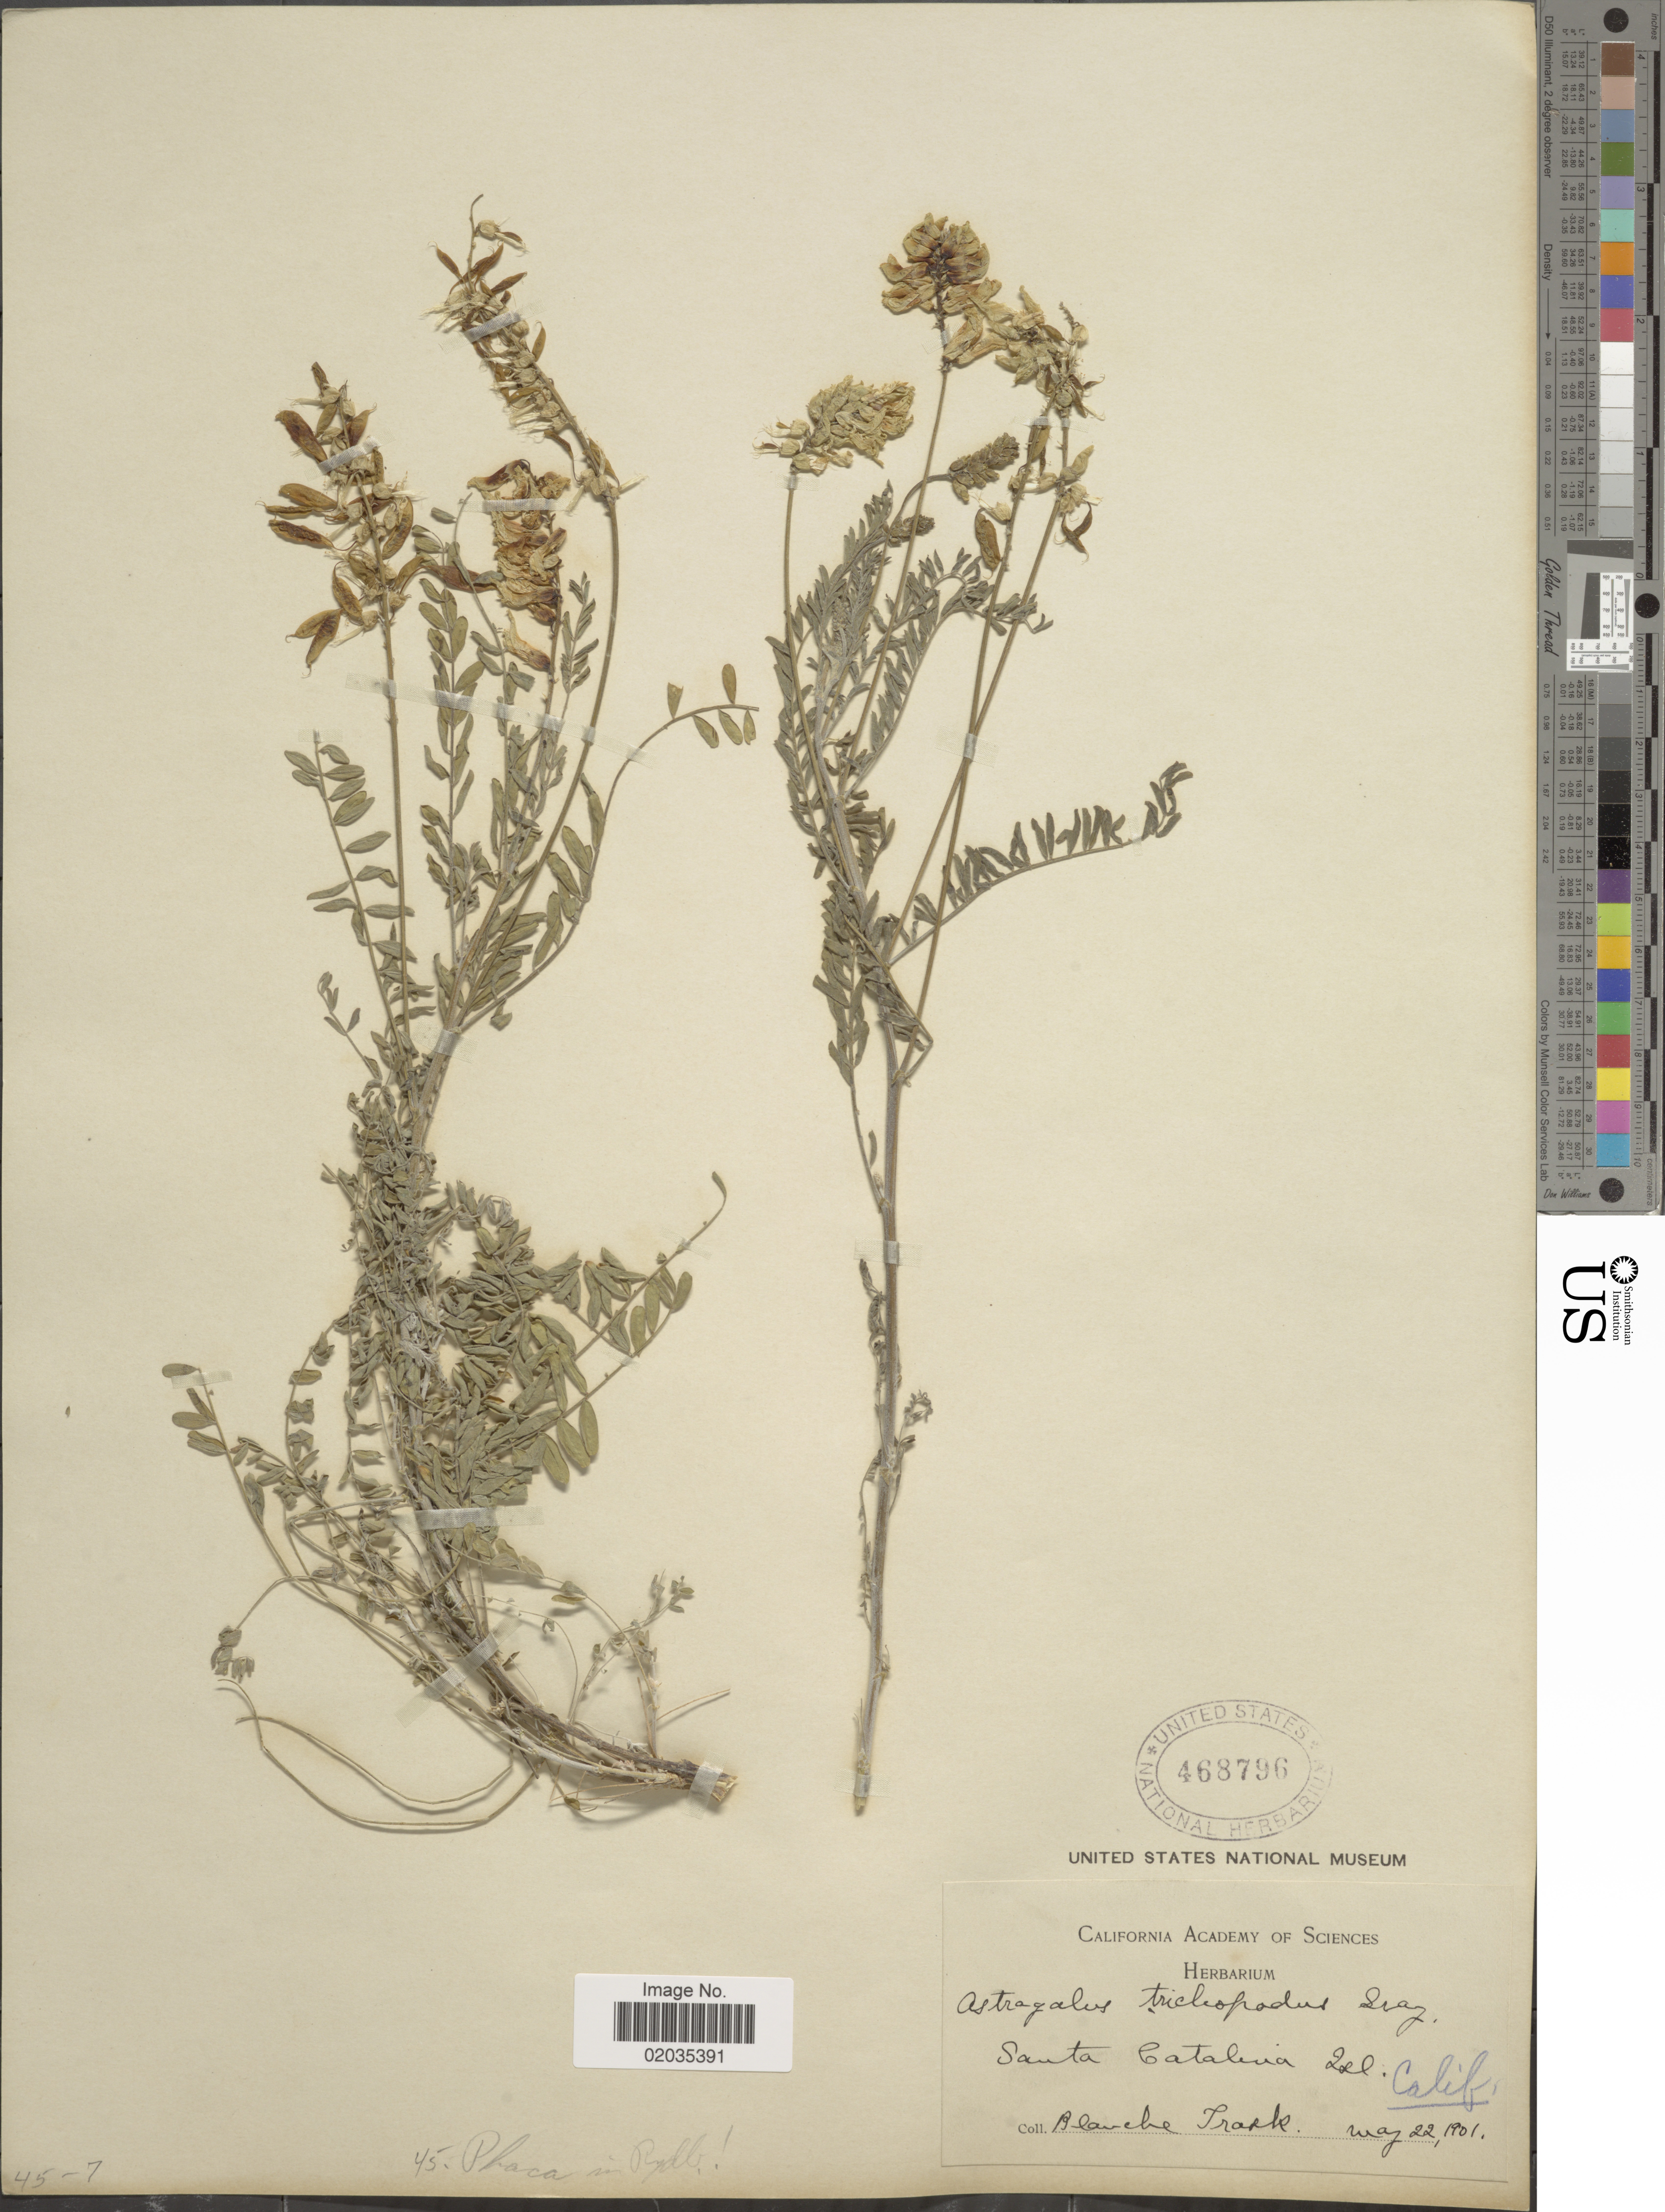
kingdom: Plantae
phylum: Tracheophyta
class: Magnoliopsida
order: Fabales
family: Fabaceae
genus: Astragalus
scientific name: Astragalus trichopodus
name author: (Nutt.) A. Gray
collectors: B. Trask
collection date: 1901-05-22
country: United States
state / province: California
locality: Santa Catalina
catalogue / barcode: US 468796